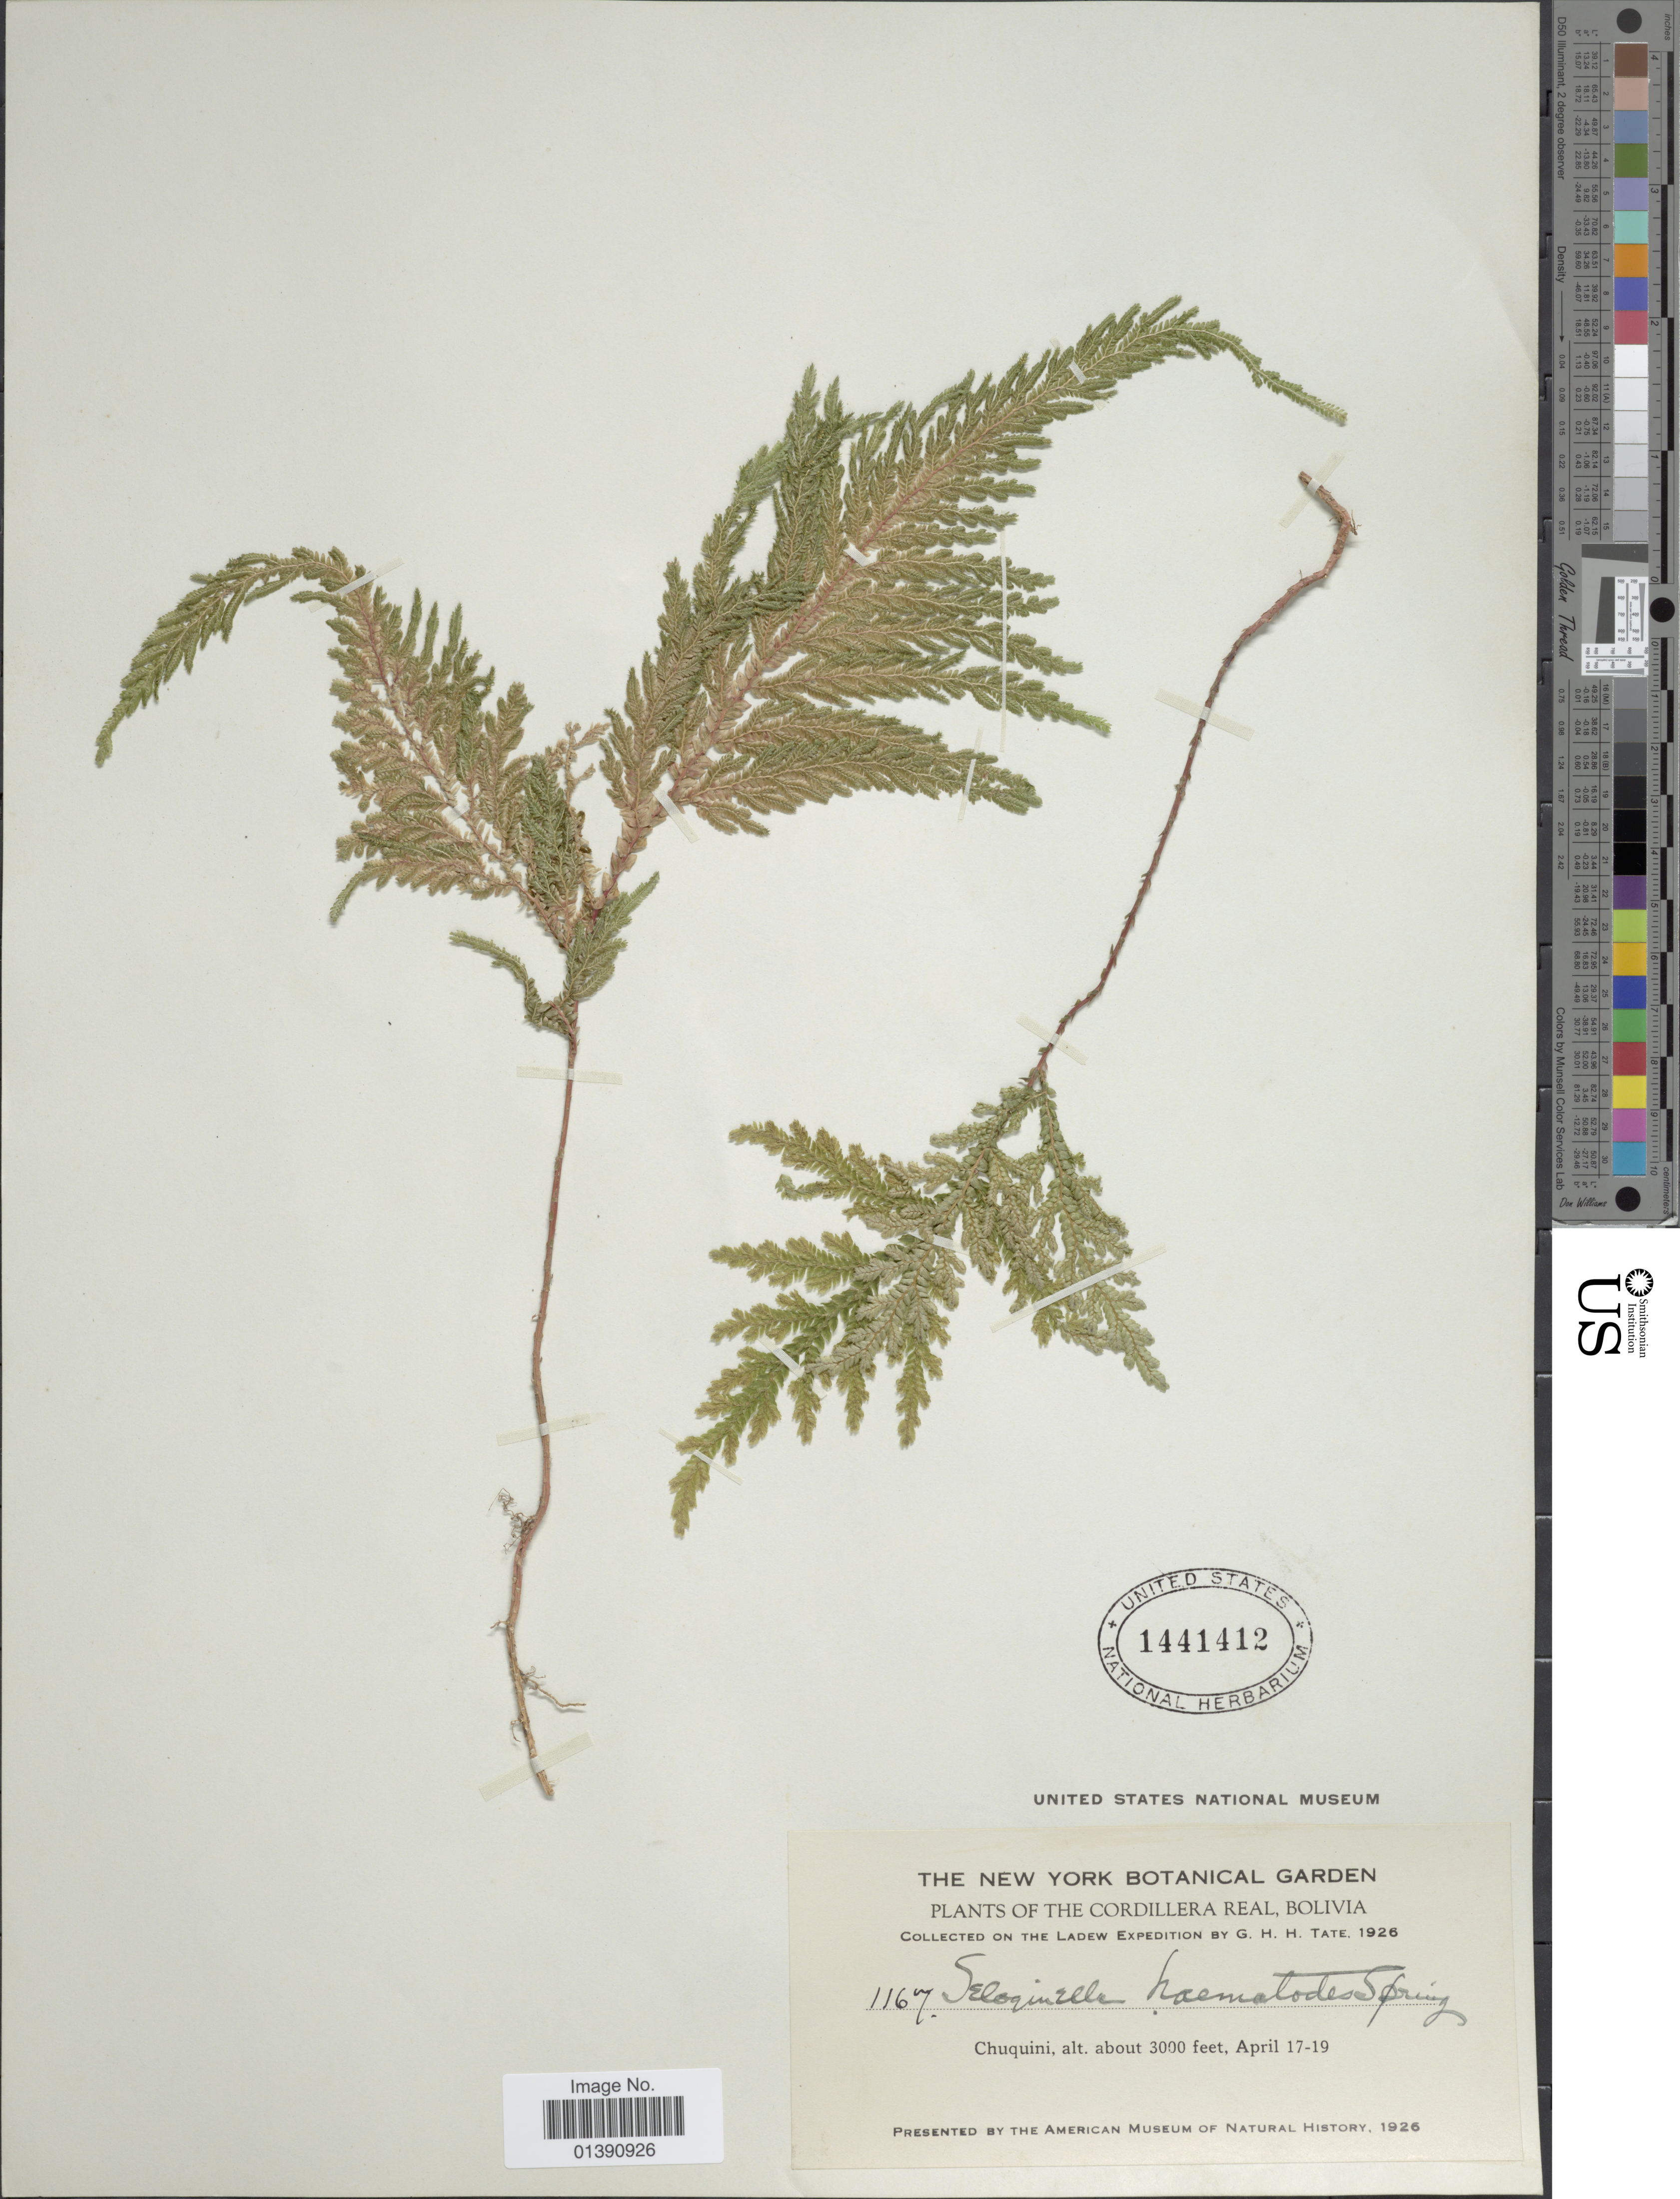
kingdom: Plantae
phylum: Tracheophyta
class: Lycopodiopsida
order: Selaginellales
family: Selaginellaceae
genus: Selaginella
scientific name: Selaginella haematodes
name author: (Kunze) Spring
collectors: G. Tate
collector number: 1167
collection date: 1926-04-17/1926-04-19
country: Bolivia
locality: The Cordillera Real, Chuquini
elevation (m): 914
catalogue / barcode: US 1441412